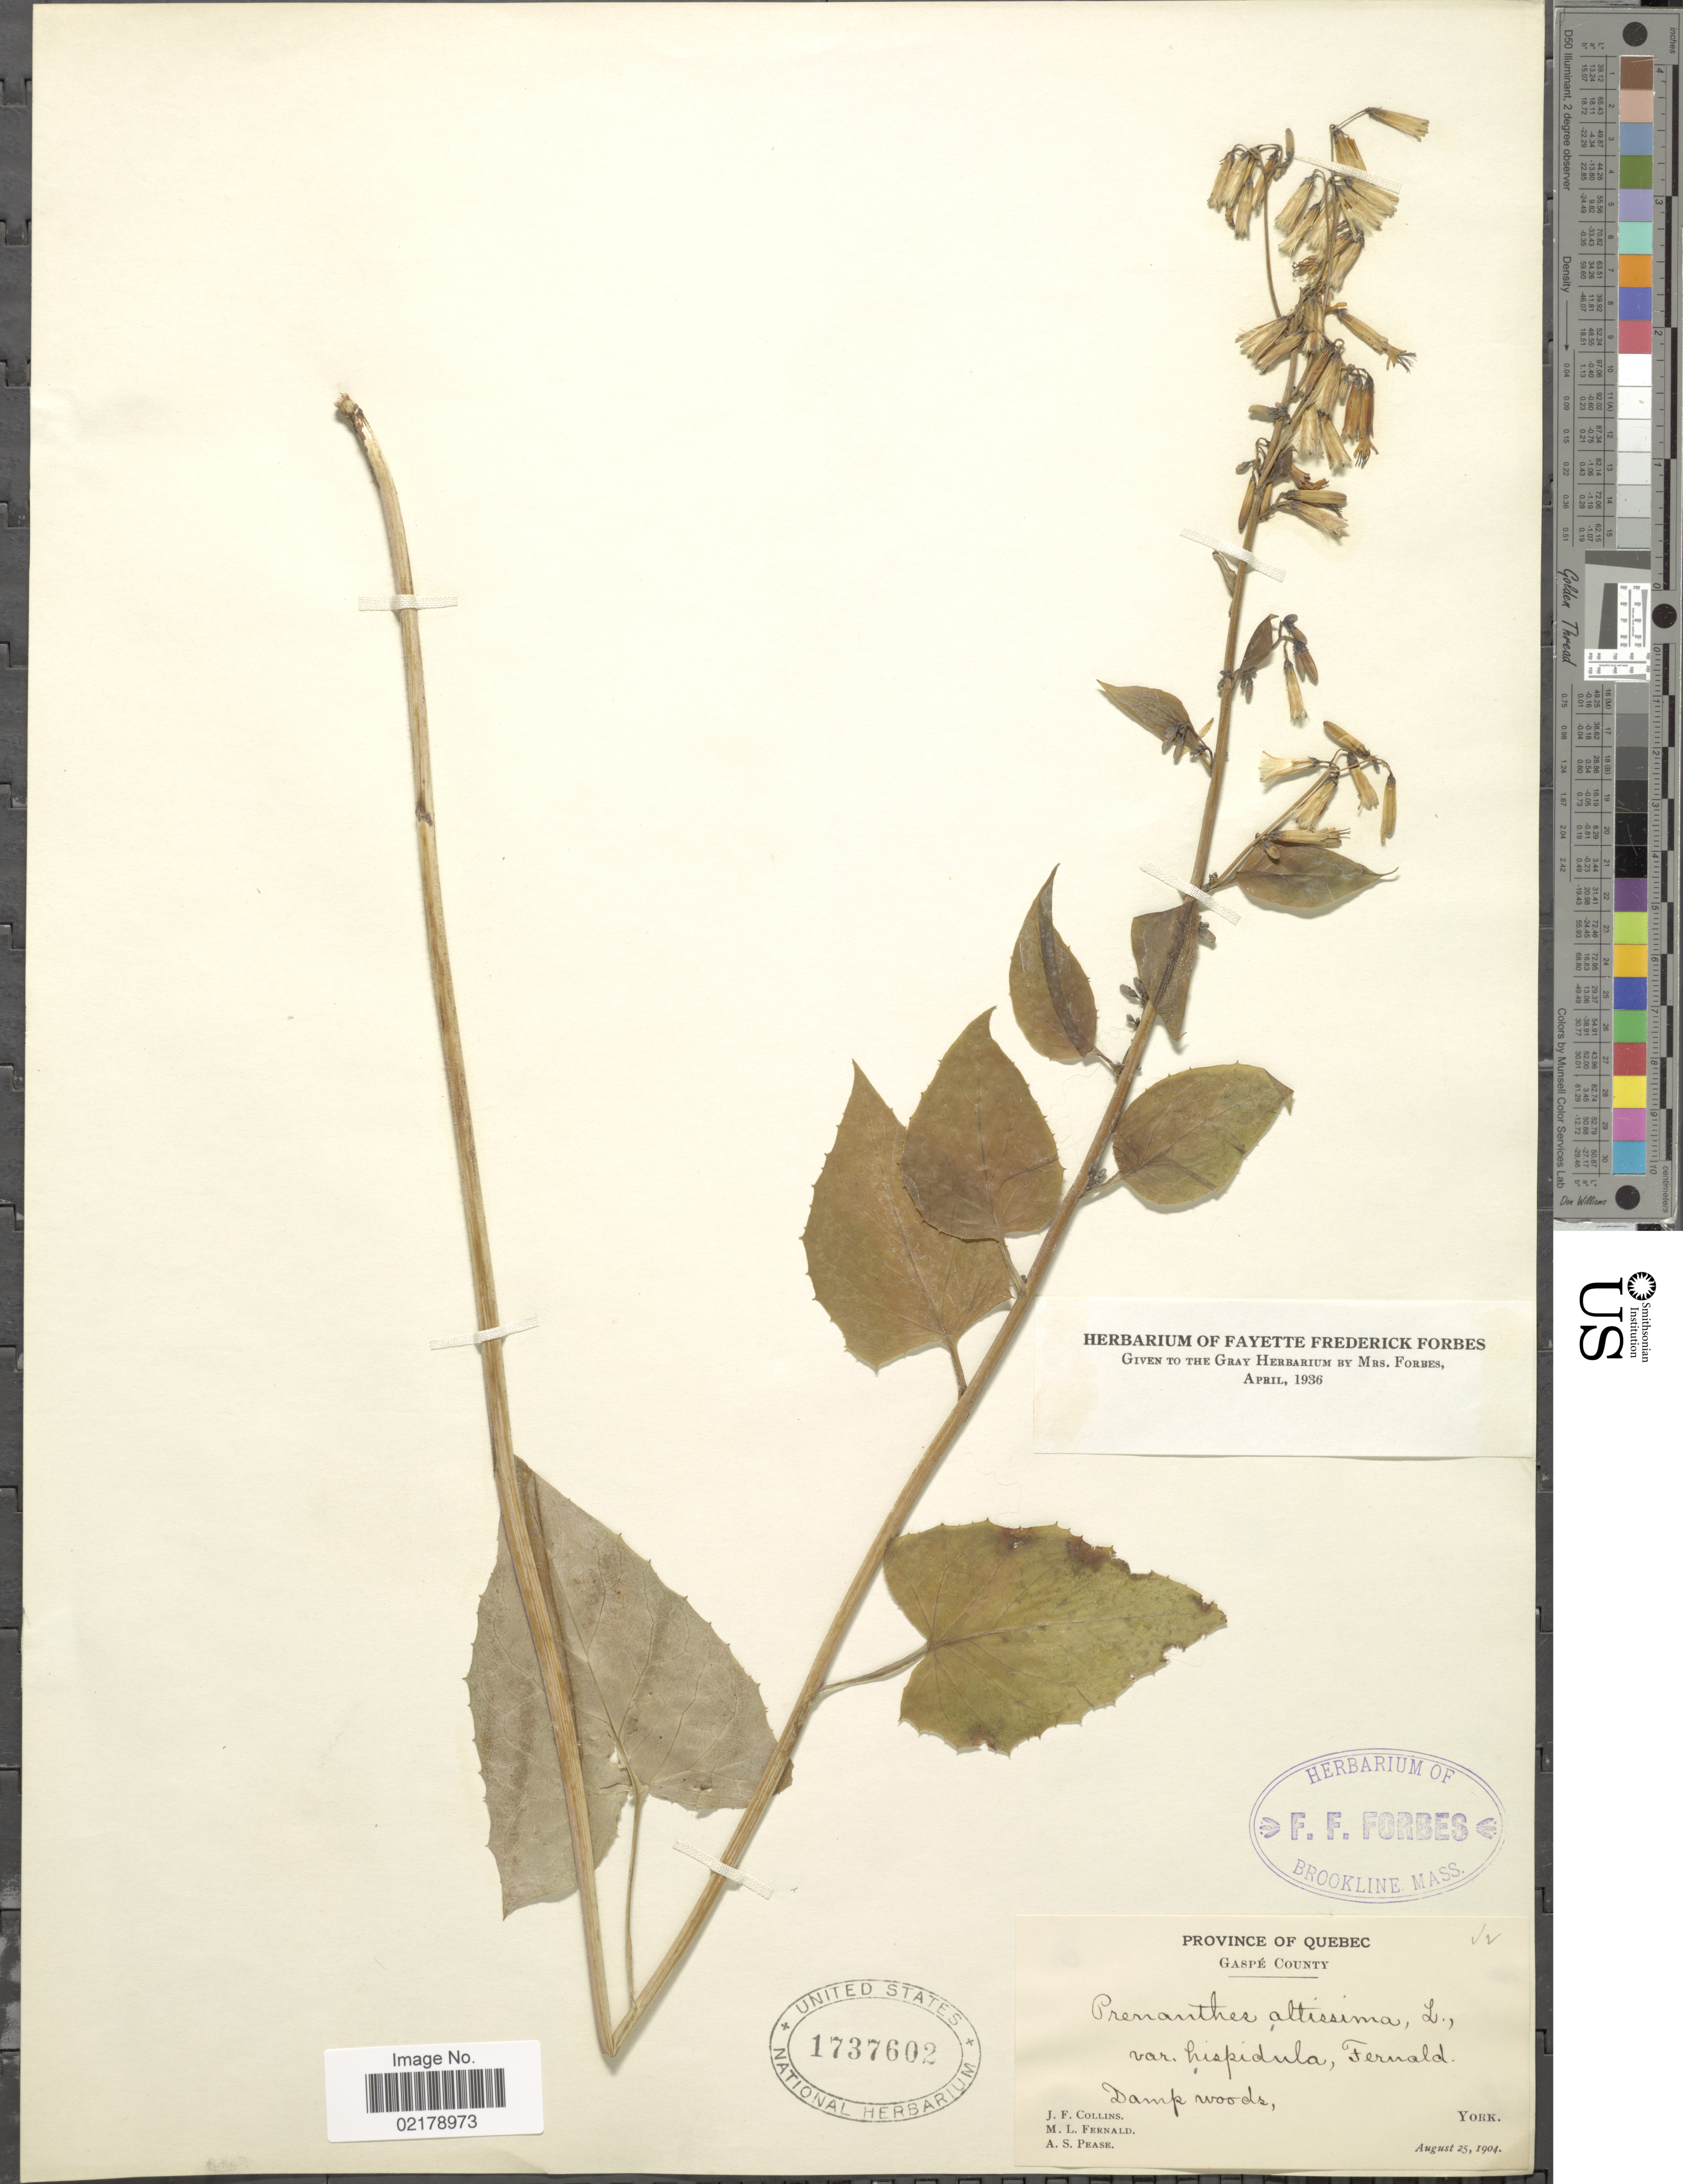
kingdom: Plantae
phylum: Tracheophyta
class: Magnoliopsida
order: Asterales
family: Asteraceae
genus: Nabalus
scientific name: Nabalus altissimus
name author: (L.) Hook.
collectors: J. Collins, M. L. Fernald & A. S. Pease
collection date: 1904-08-25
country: Canada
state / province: Quebec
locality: Gaspé County, Damp woods, York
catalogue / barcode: US 1737602